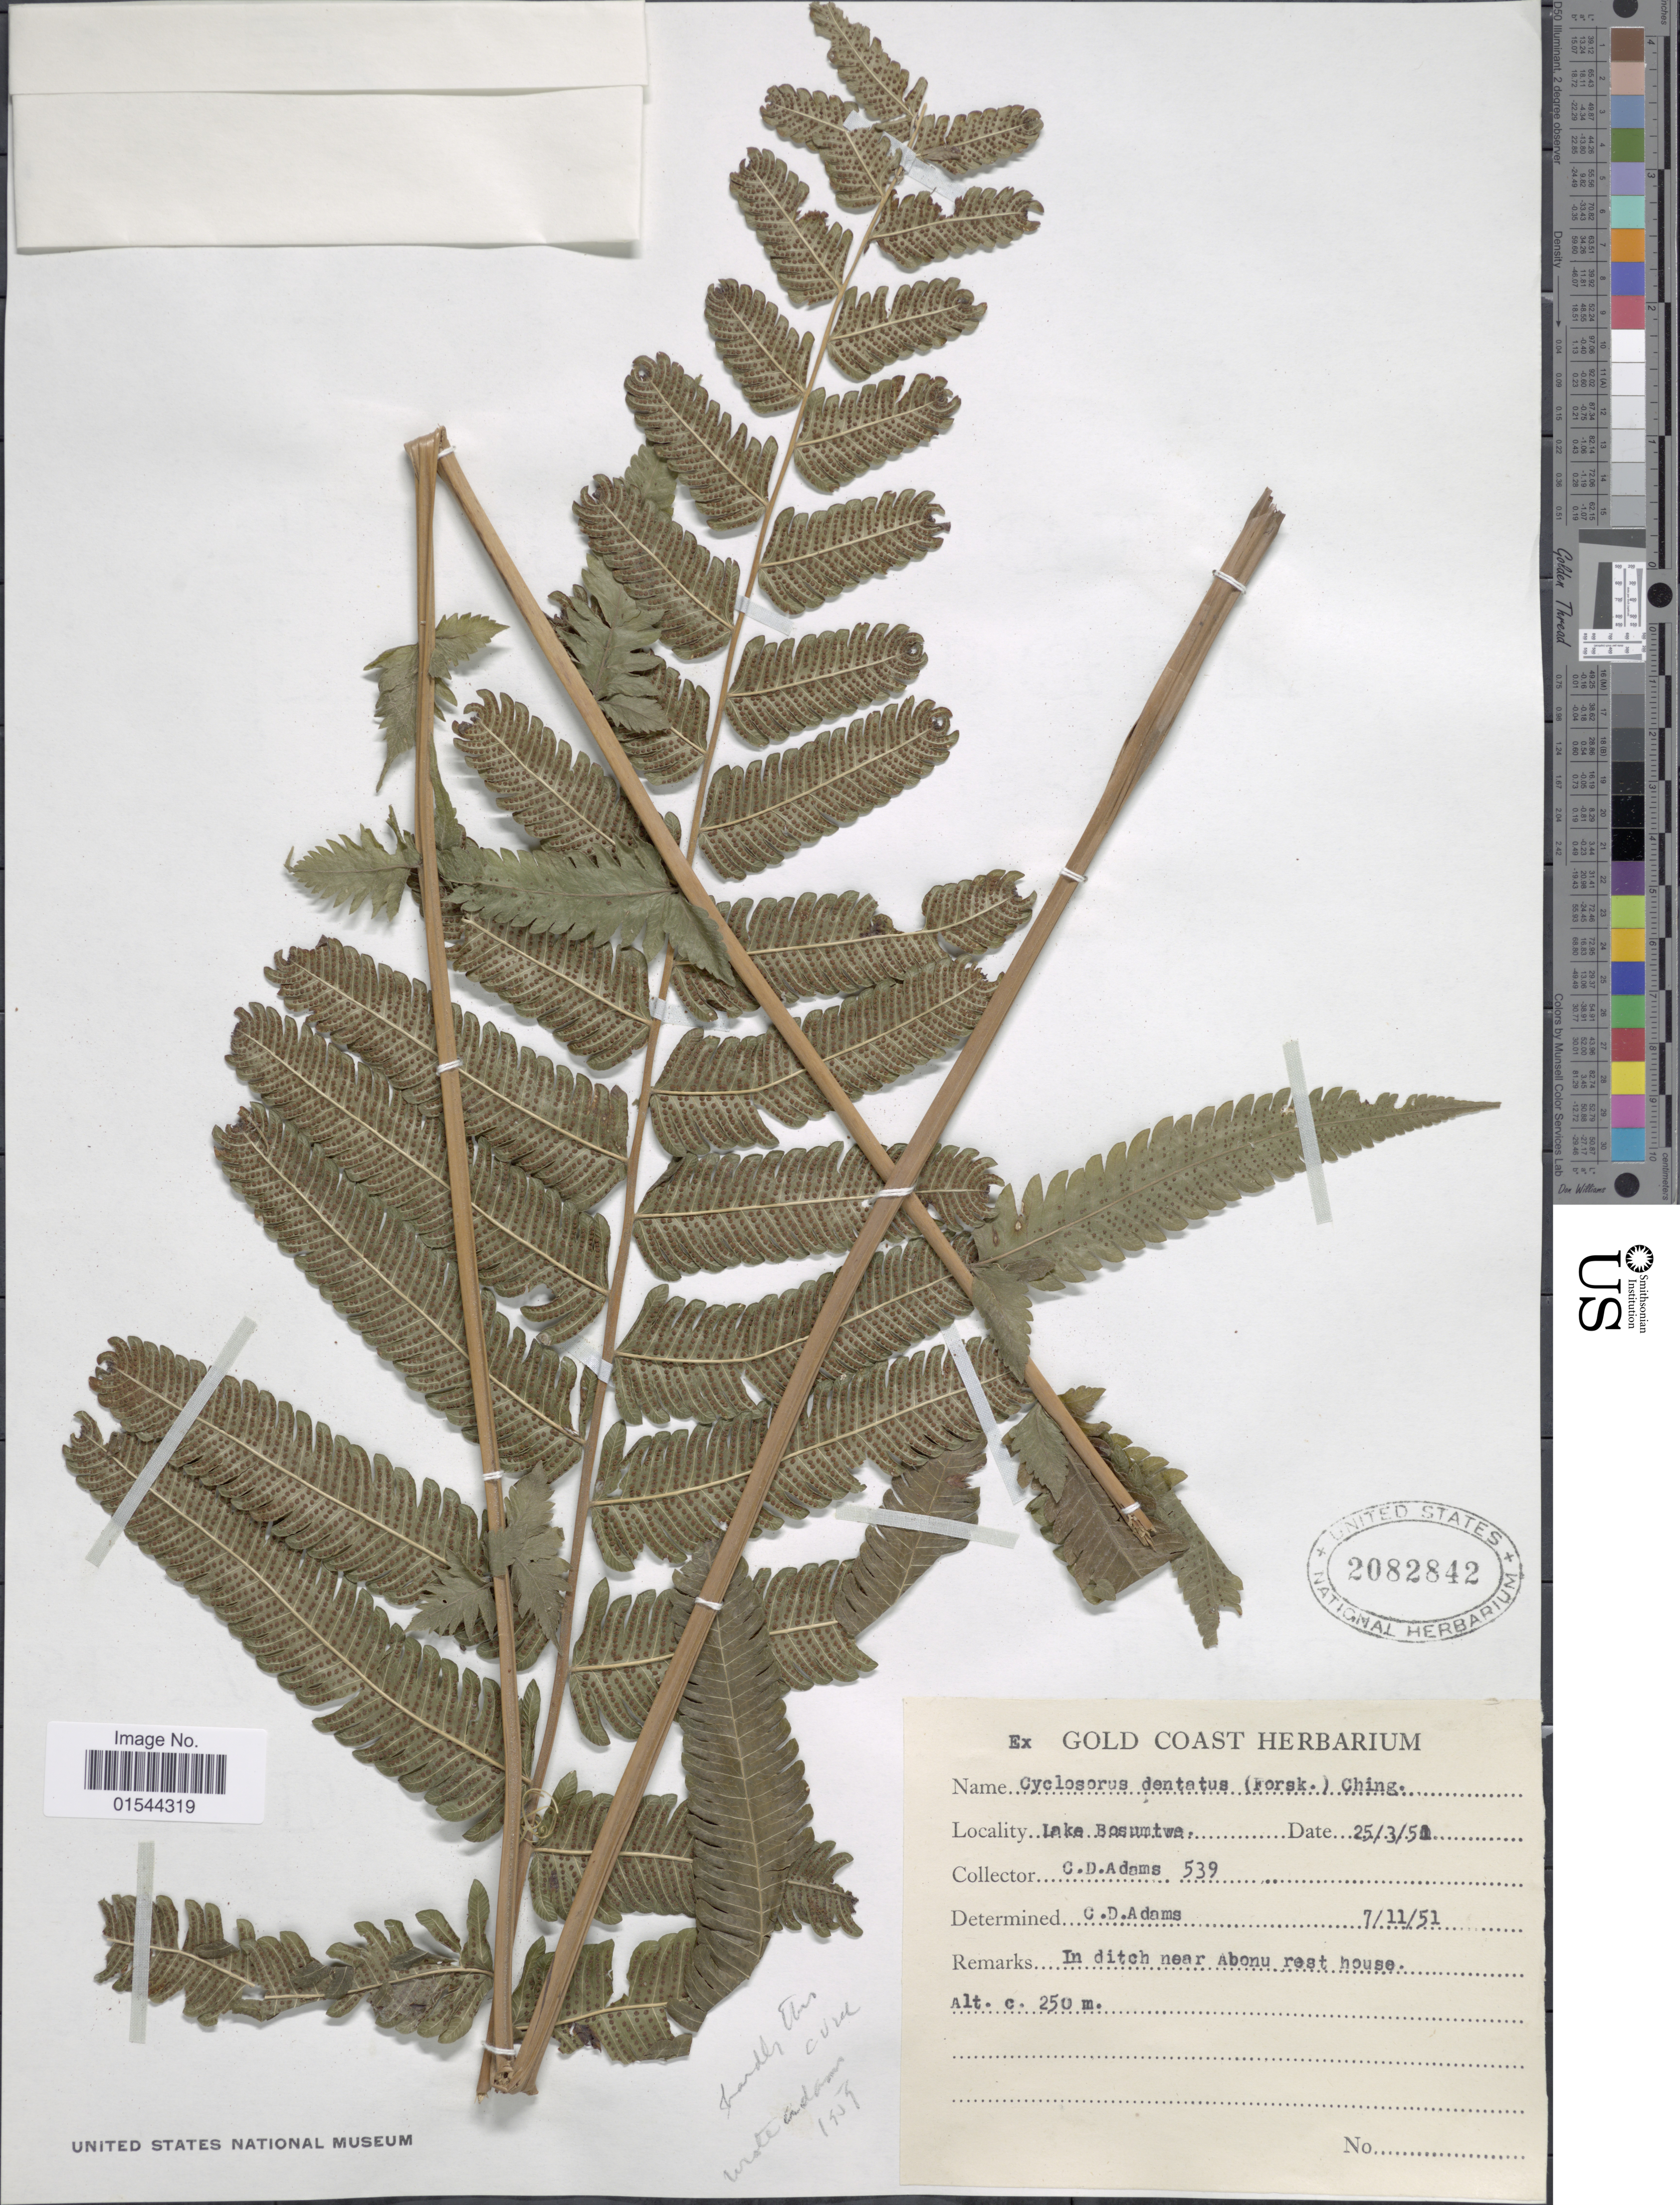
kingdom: Plantae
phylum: Tracheophyta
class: Polypodiopsida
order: Polypodiales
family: Thelypteridaceae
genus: Christella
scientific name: Christella dentata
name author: (Forssk.) Brownsey & Jermy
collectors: C. D. Adams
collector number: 539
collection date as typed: Transcribed d/m/y: 25/3/51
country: Ghana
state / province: Ashanti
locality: Lake Bosumtwe, in ditch near Abonu rest house.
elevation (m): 250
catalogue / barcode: US 2082842